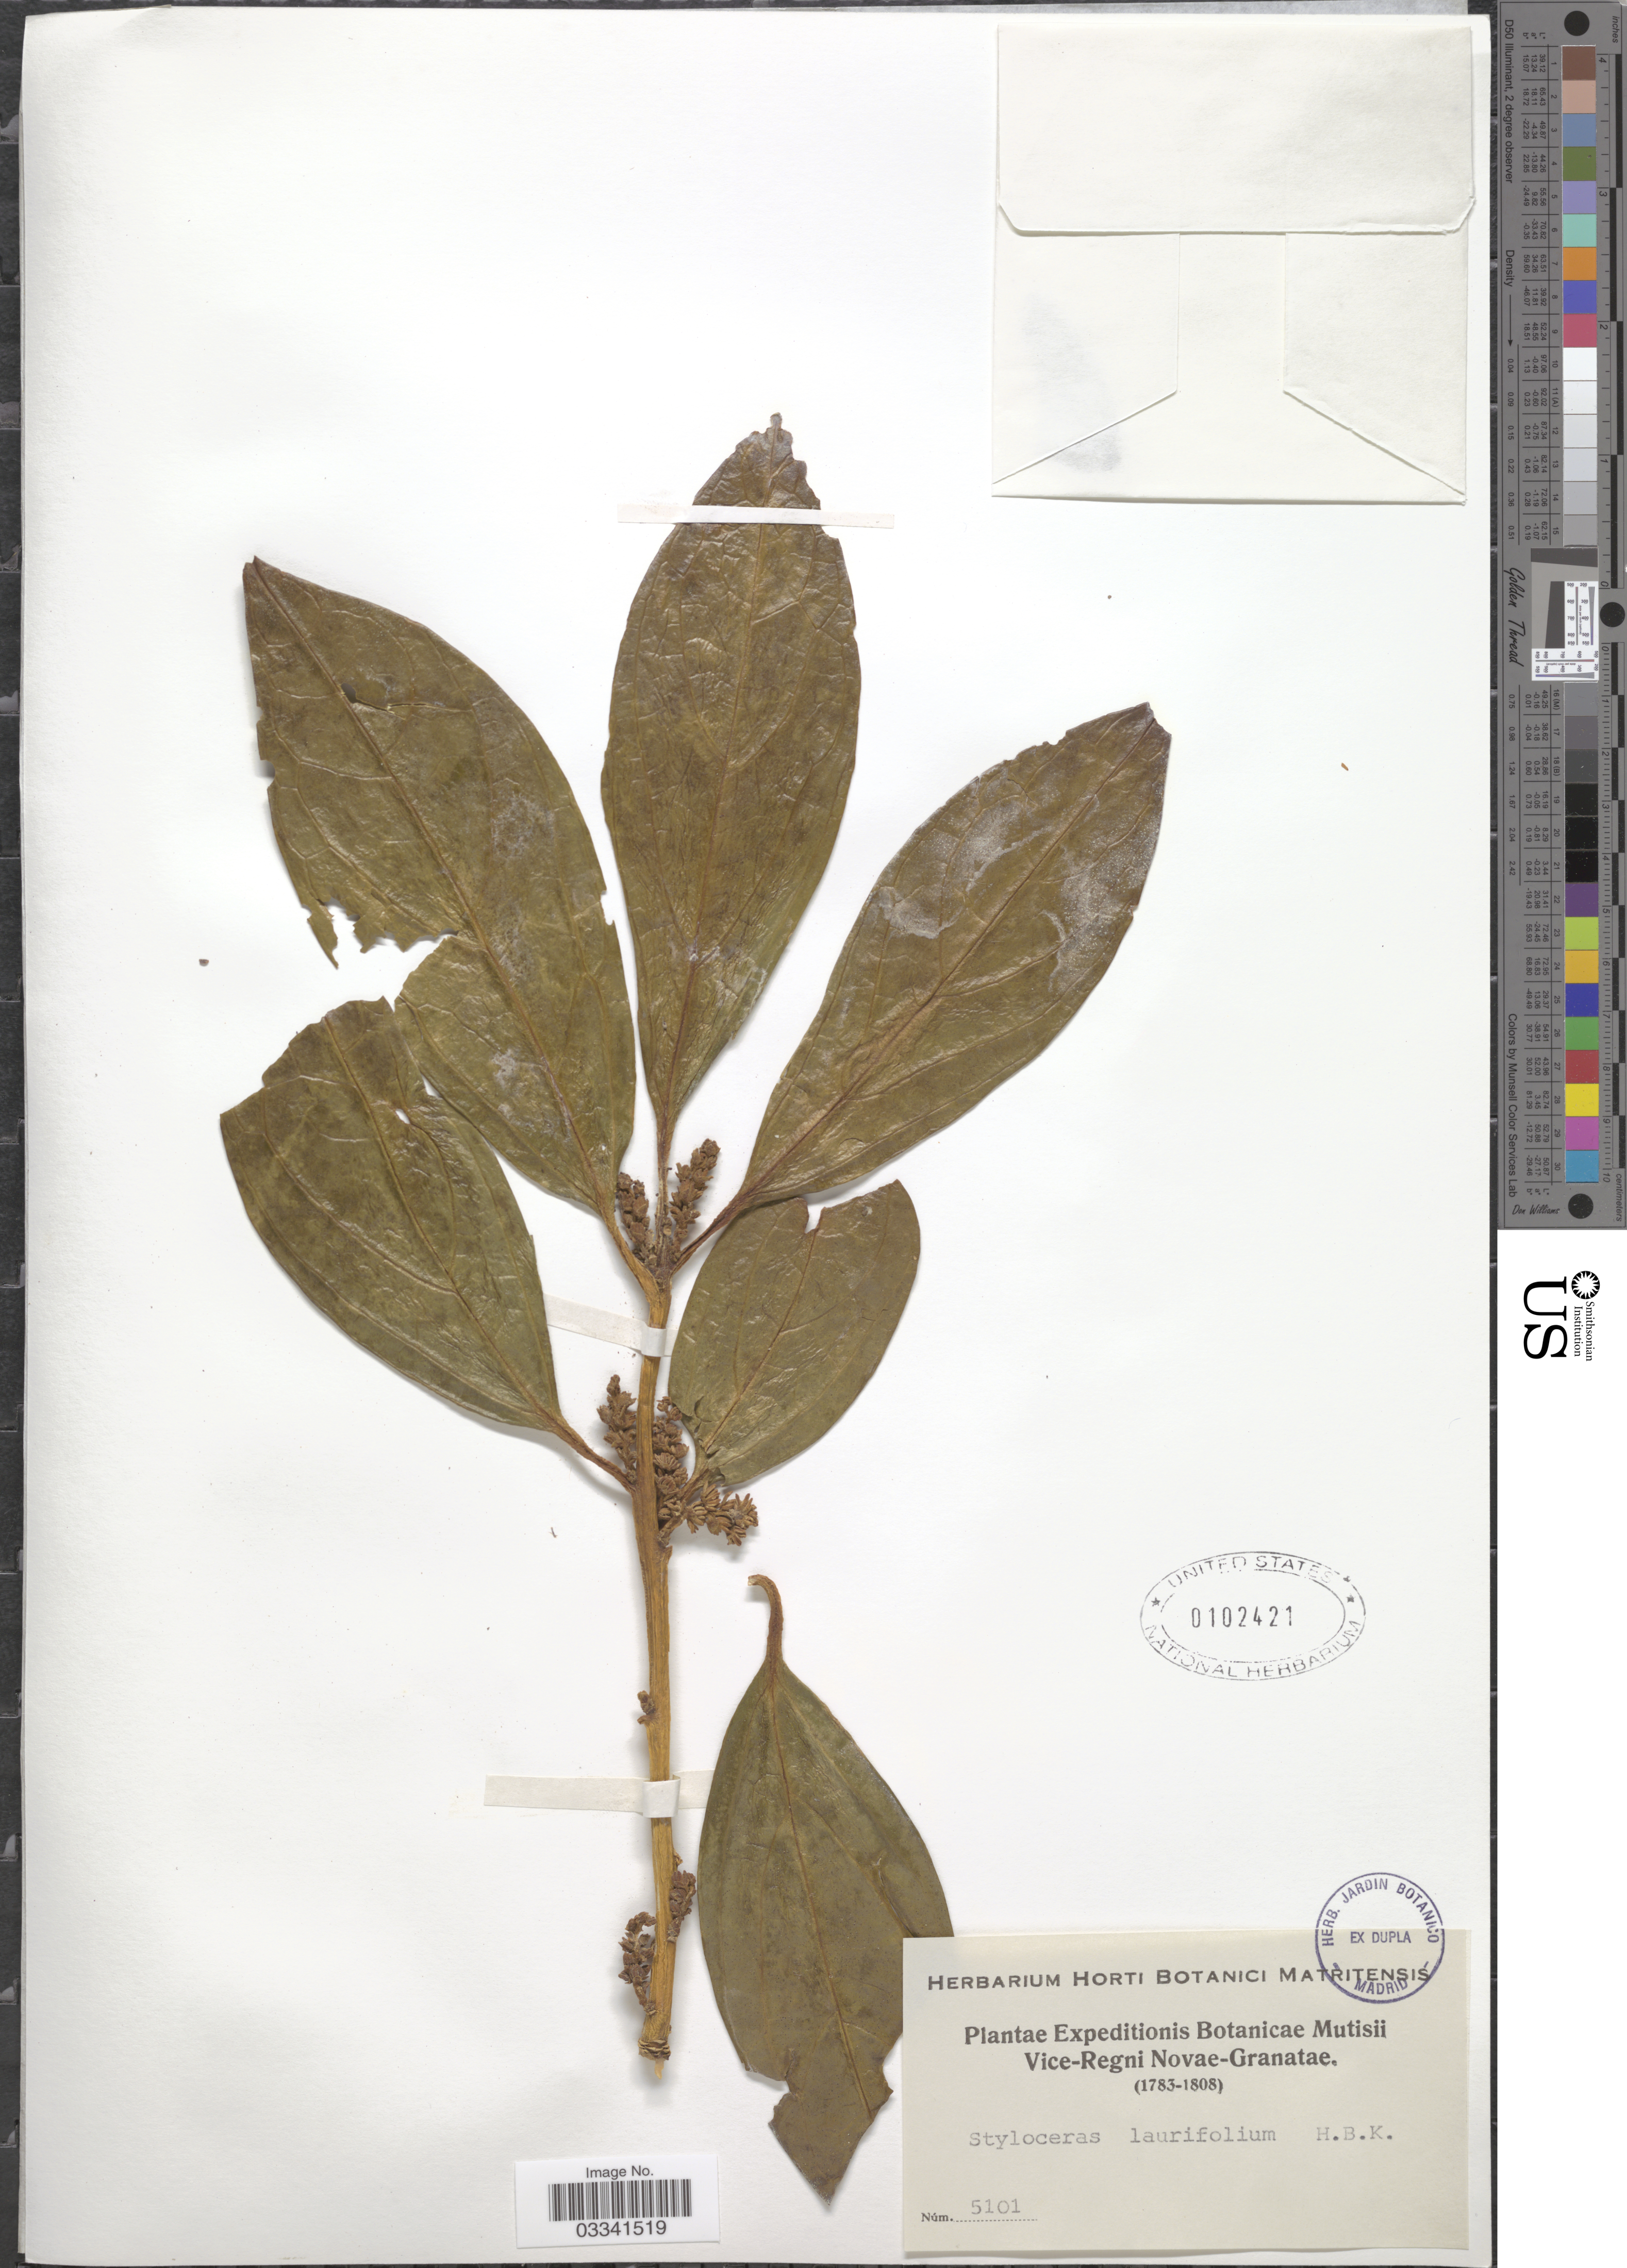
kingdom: Plantae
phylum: Tracheophyta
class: Magnoliopsida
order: Buxales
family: Buxaceae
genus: Styloceras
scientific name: Styloceras laurifolium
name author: (Willd.) Kunth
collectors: Expeditions Botanicae Mutisii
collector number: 5101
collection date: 1783/1808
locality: Vice-Regni Novae-Granatae.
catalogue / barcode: US 102421